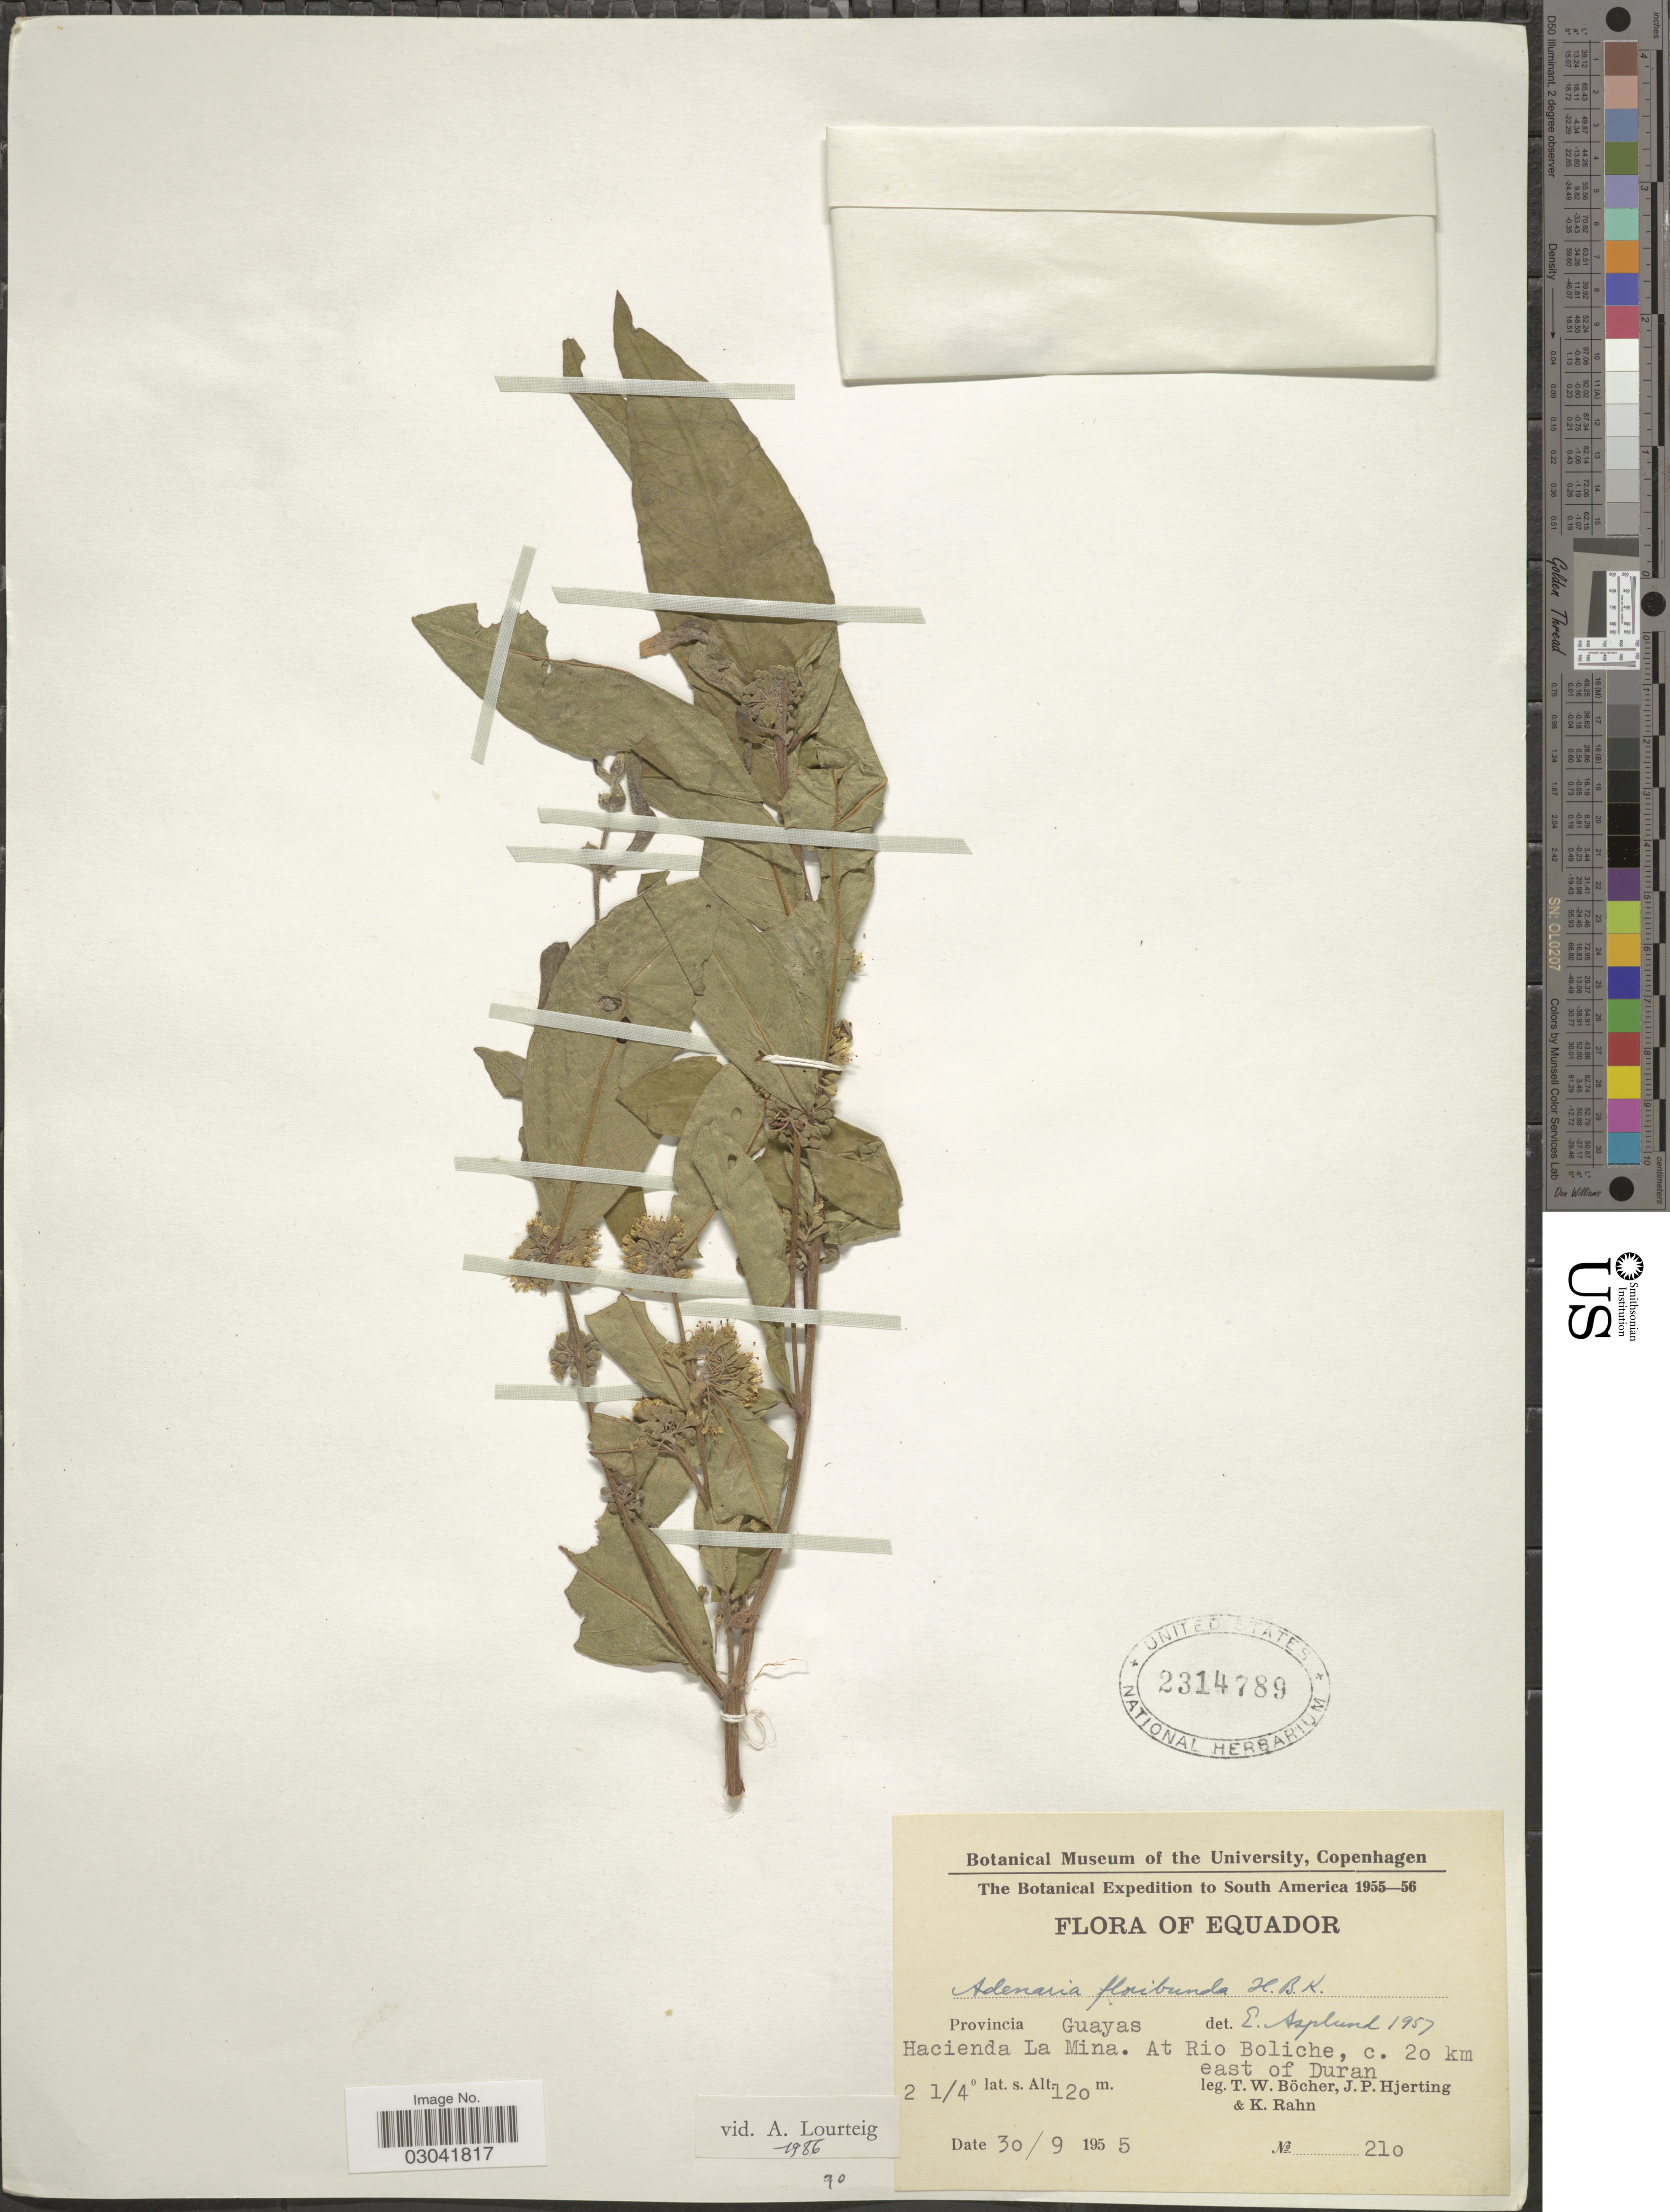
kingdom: Plantae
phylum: Tracheophyta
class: Magnoliopsida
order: Myrtales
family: Lythraceae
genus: Adenaria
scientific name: Adenaria floribunda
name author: Kunth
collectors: T. Böcher, J. P. Hjerting & K. Rahn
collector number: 210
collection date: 1955-09-30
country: Ecuador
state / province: Guayas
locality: Hacienda La Mina. At Rio Boliche, c. 20 km east of Duran.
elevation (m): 120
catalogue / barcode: US 2314789